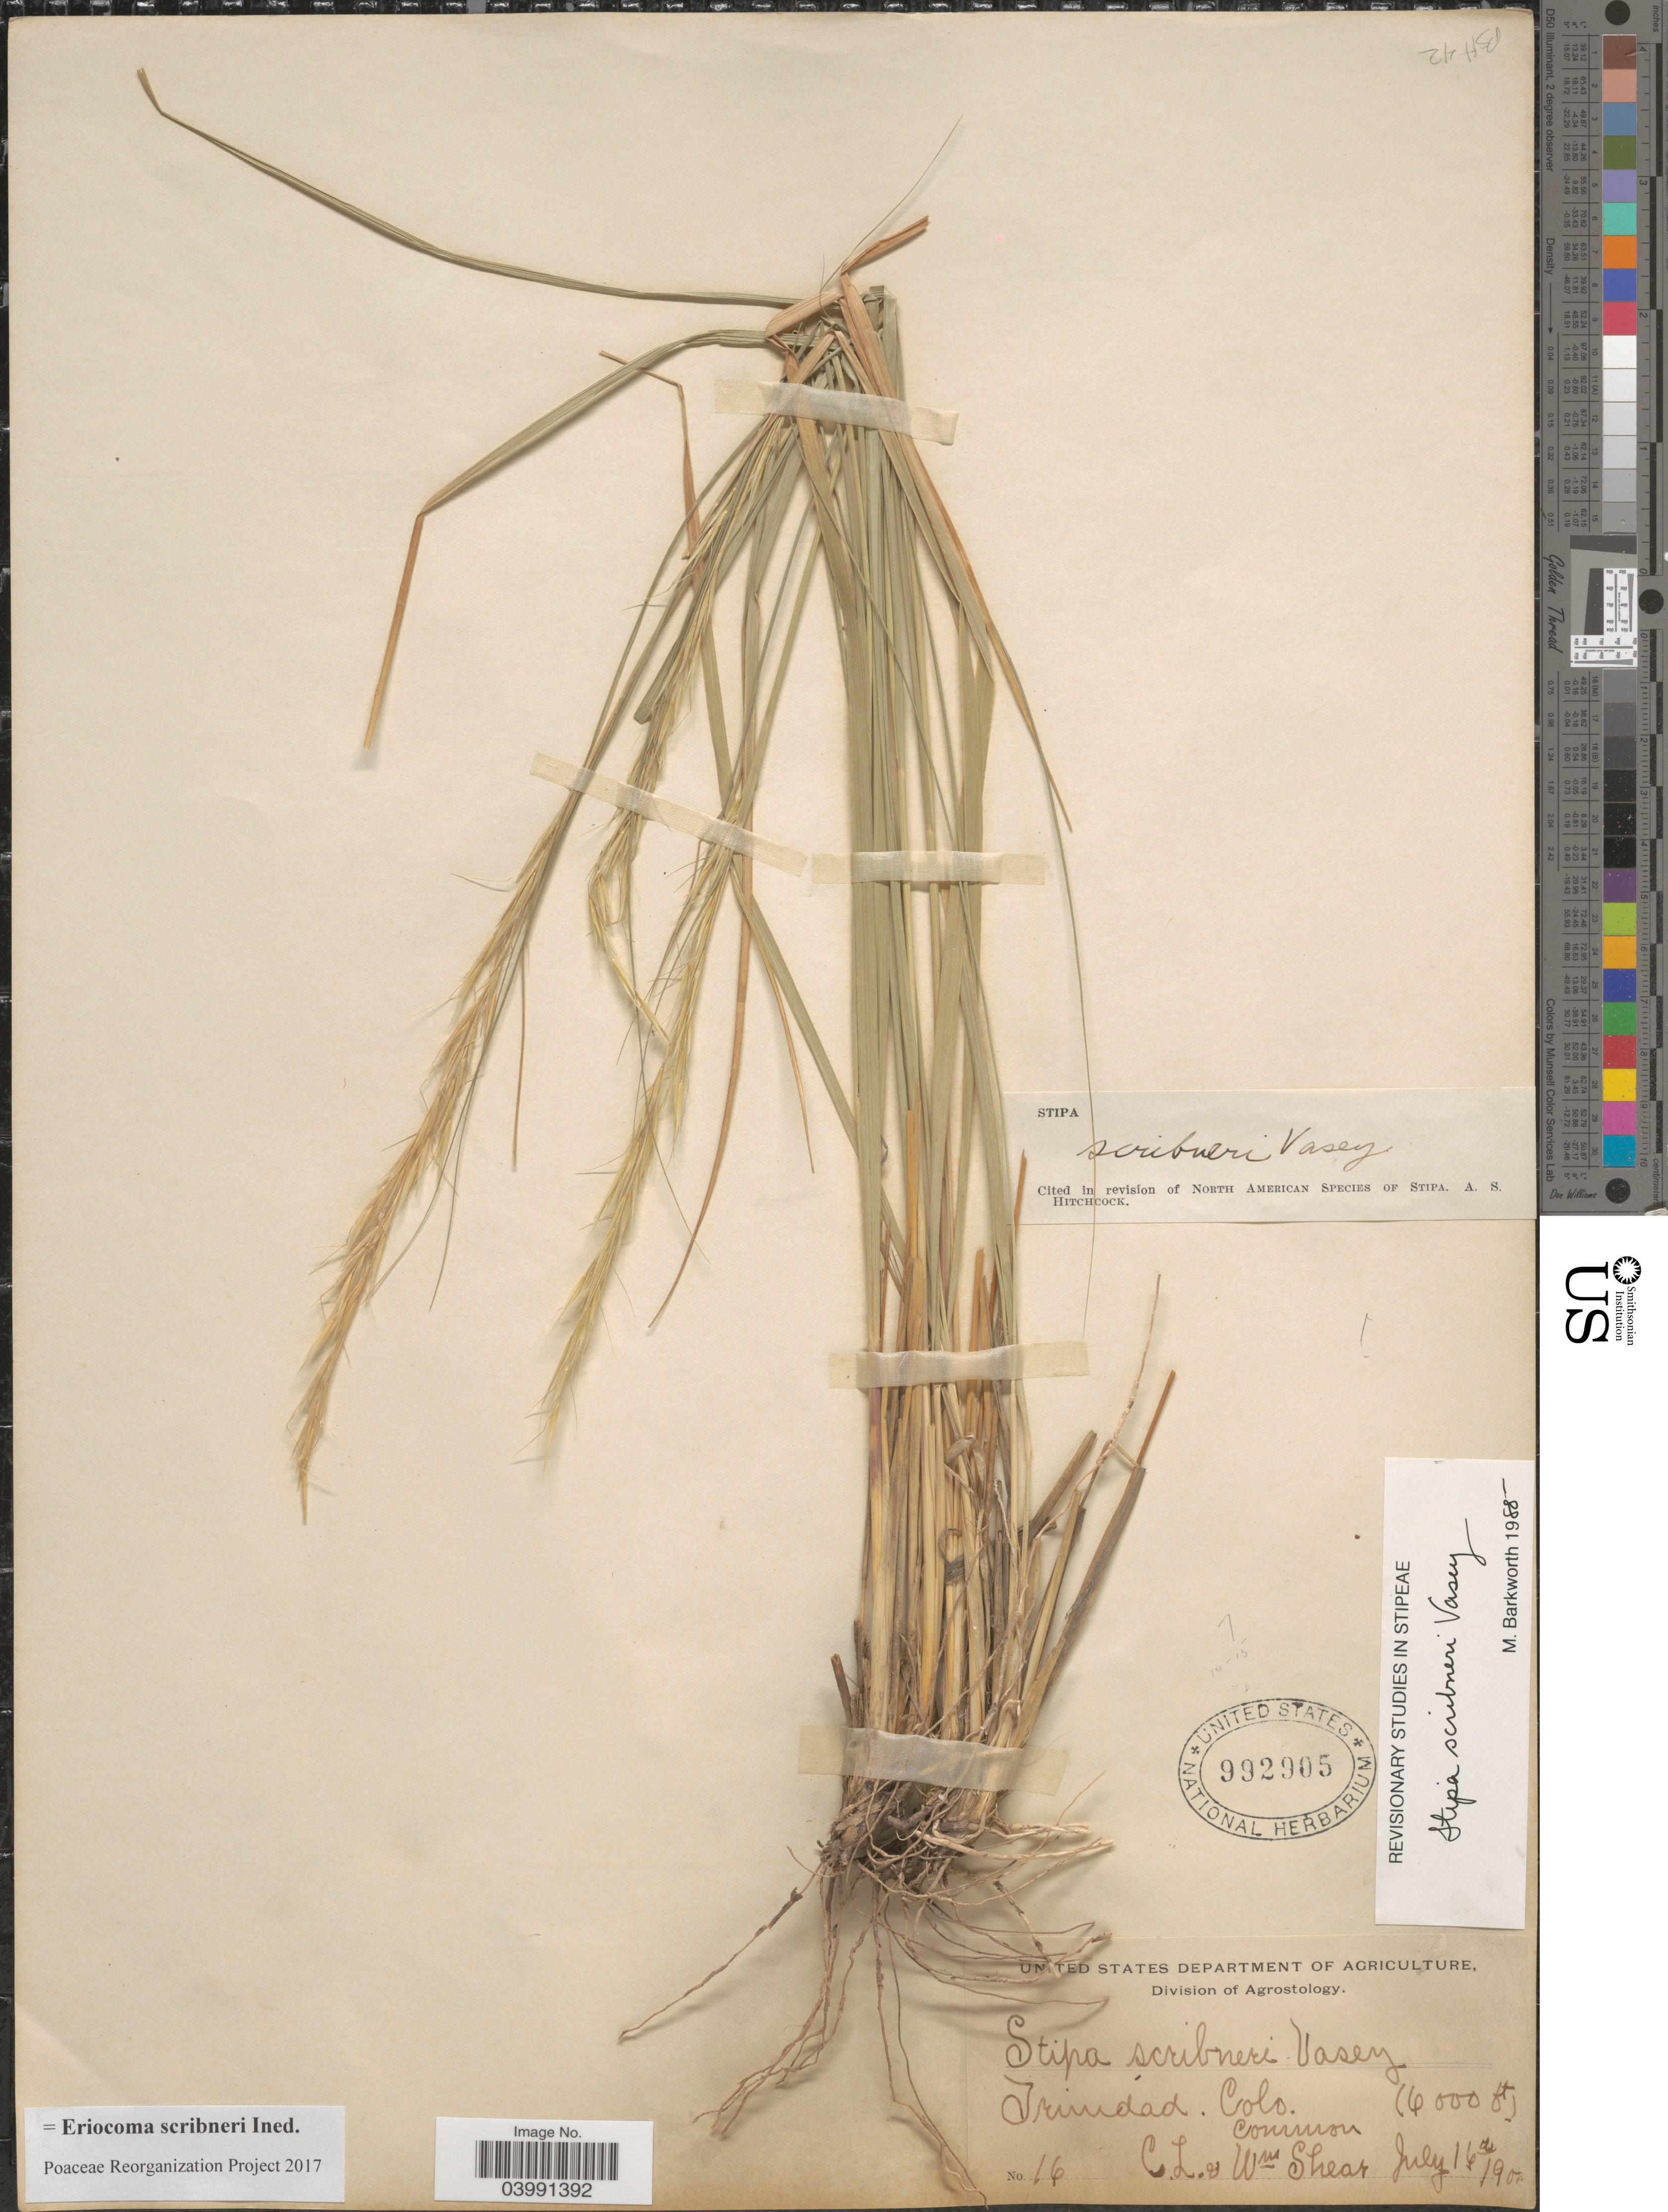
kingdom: Plantae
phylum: Tracheophyta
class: Liliopsida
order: Poales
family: Poaceae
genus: Eriocoma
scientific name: Eriocoma scribneri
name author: (Vasey) Romasch.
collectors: C. L. Shear & W. Shear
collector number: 16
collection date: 1900-07-16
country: United States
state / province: Colorado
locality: Trinidad.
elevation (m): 1829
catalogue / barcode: US 992905